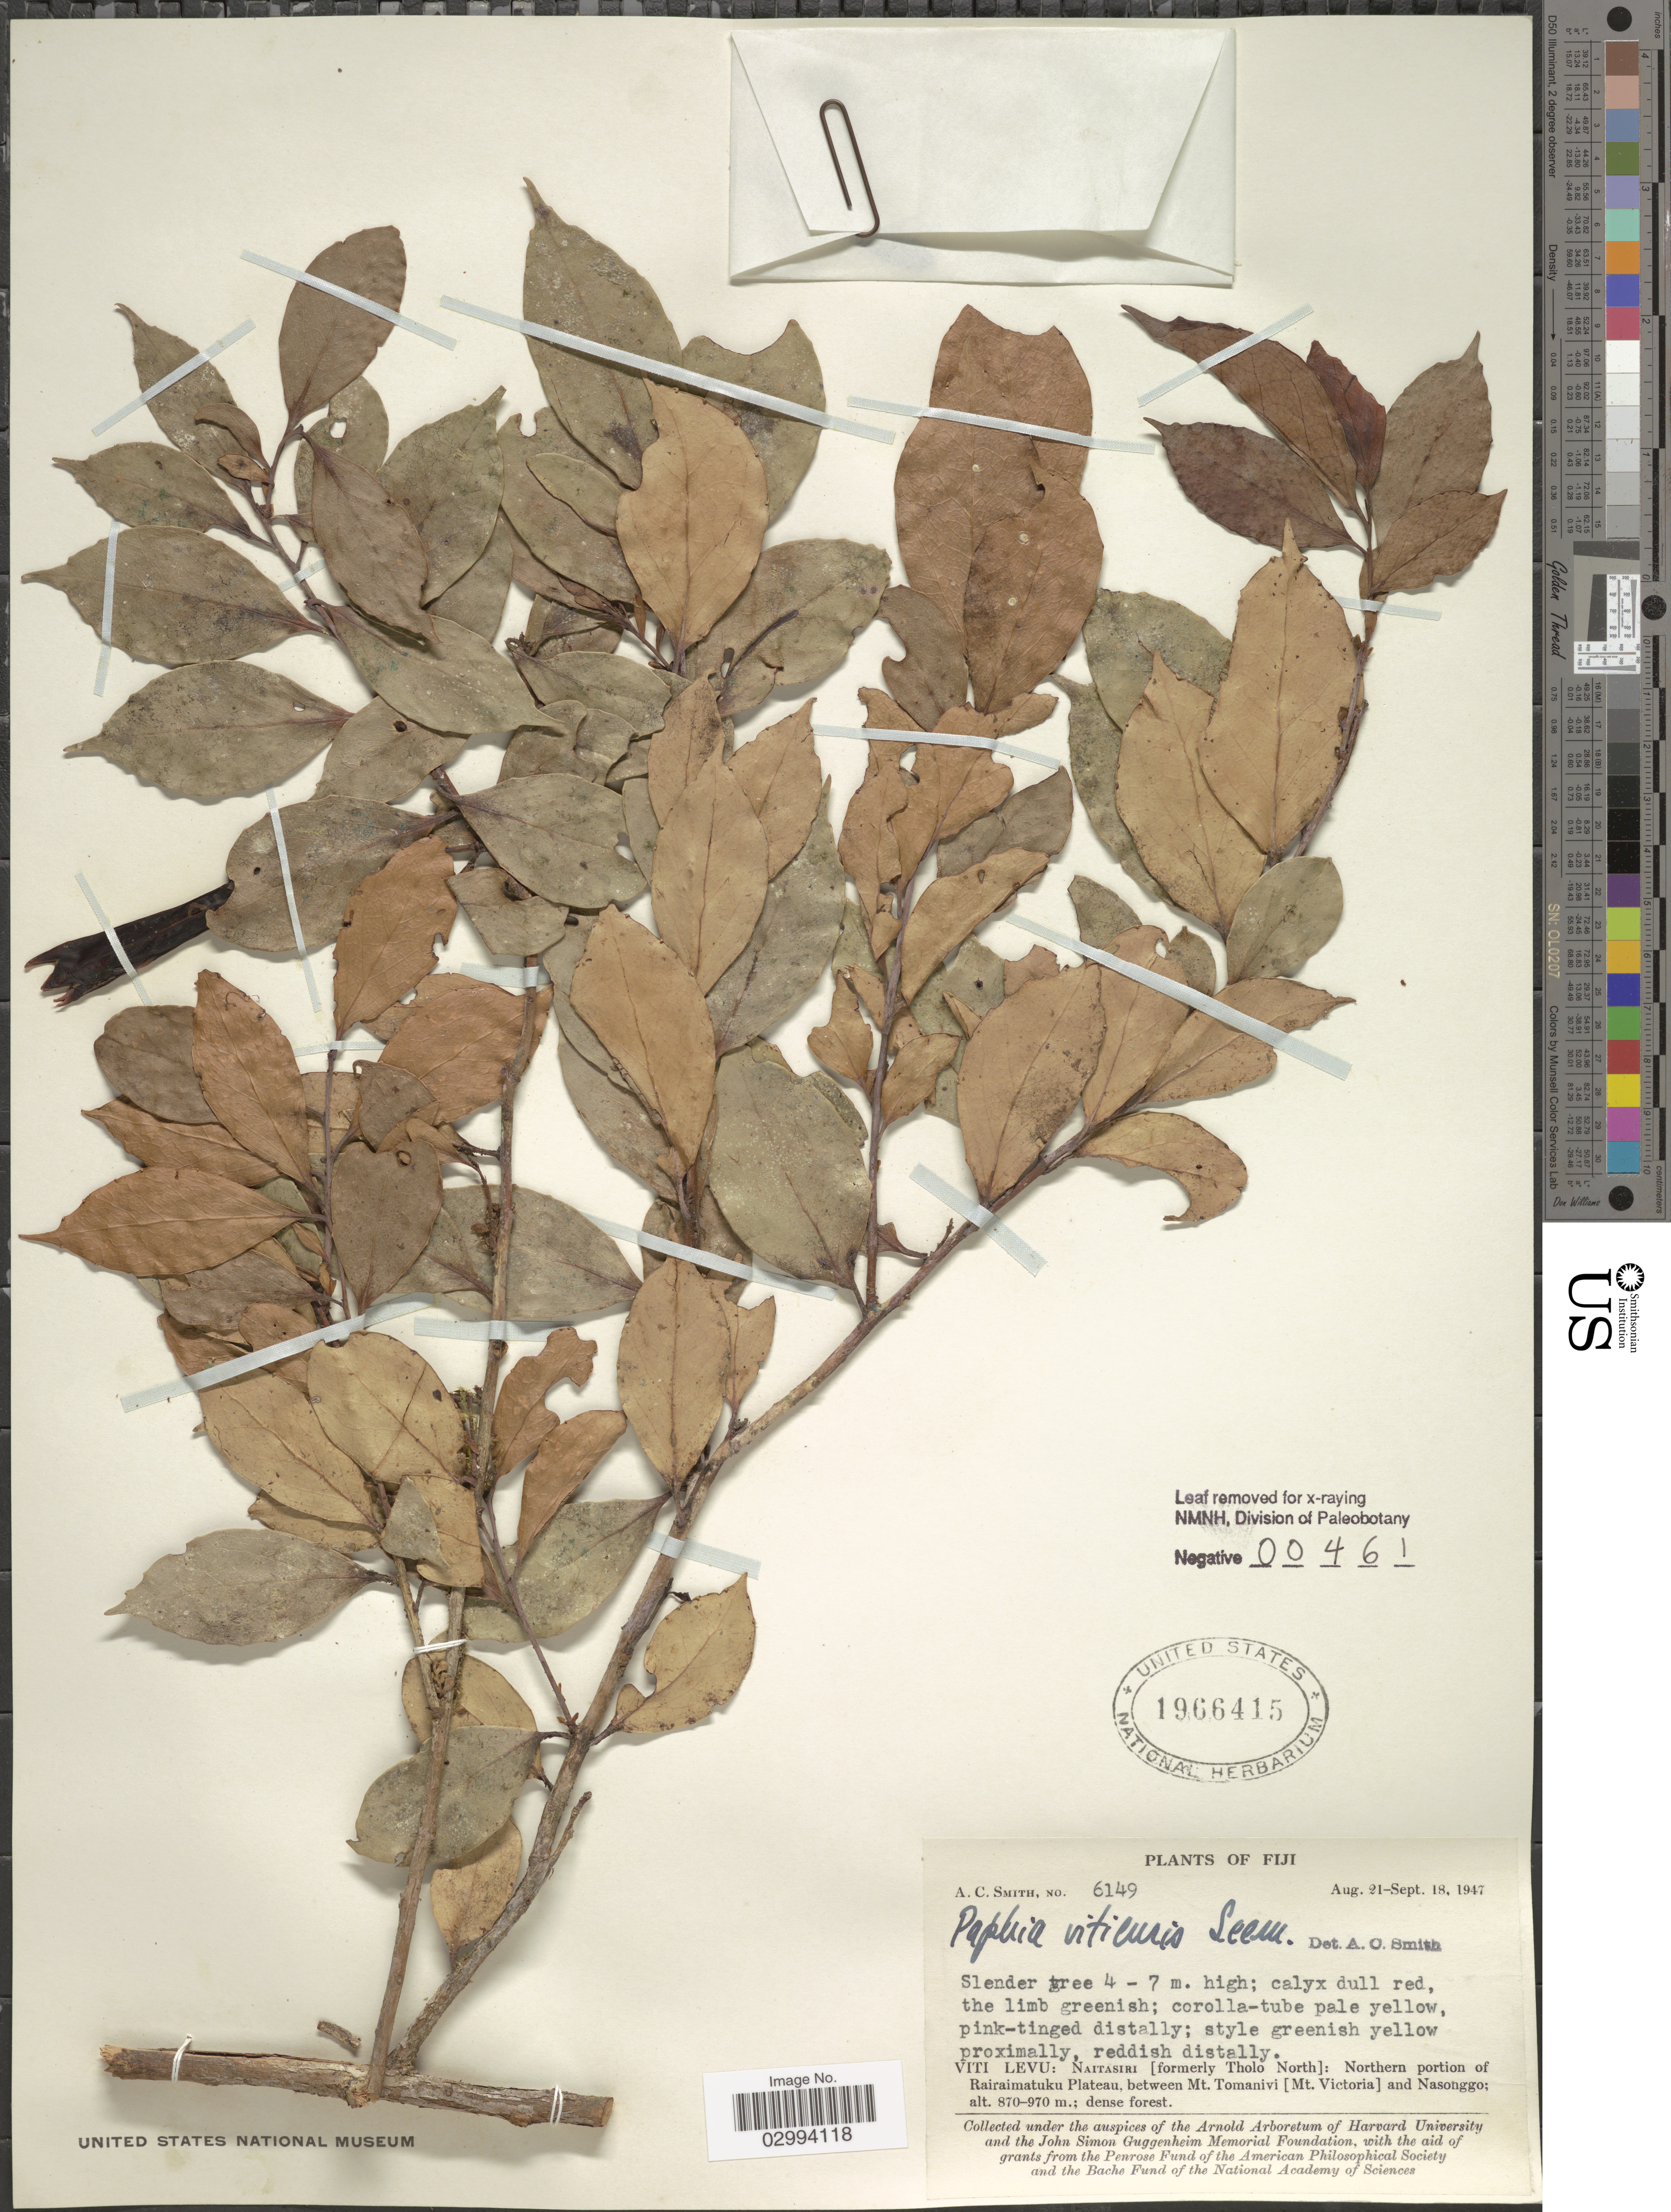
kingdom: Plantae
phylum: Tracheophyta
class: Magnoliopsida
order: Ericales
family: Ericaceae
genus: Paphia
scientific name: Paphia vitiensis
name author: Seem.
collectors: A. C. Smith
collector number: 6149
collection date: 1947-08-21/1947-09-18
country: Fiji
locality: Viti Levu: Naitasiri [formerly Tholo North]: Northern portion of Rairaimatuku Plateau, between Mt. Tomanivi [Mt. Victoria] and Nasonggo.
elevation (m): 870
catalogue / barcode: US 1966415